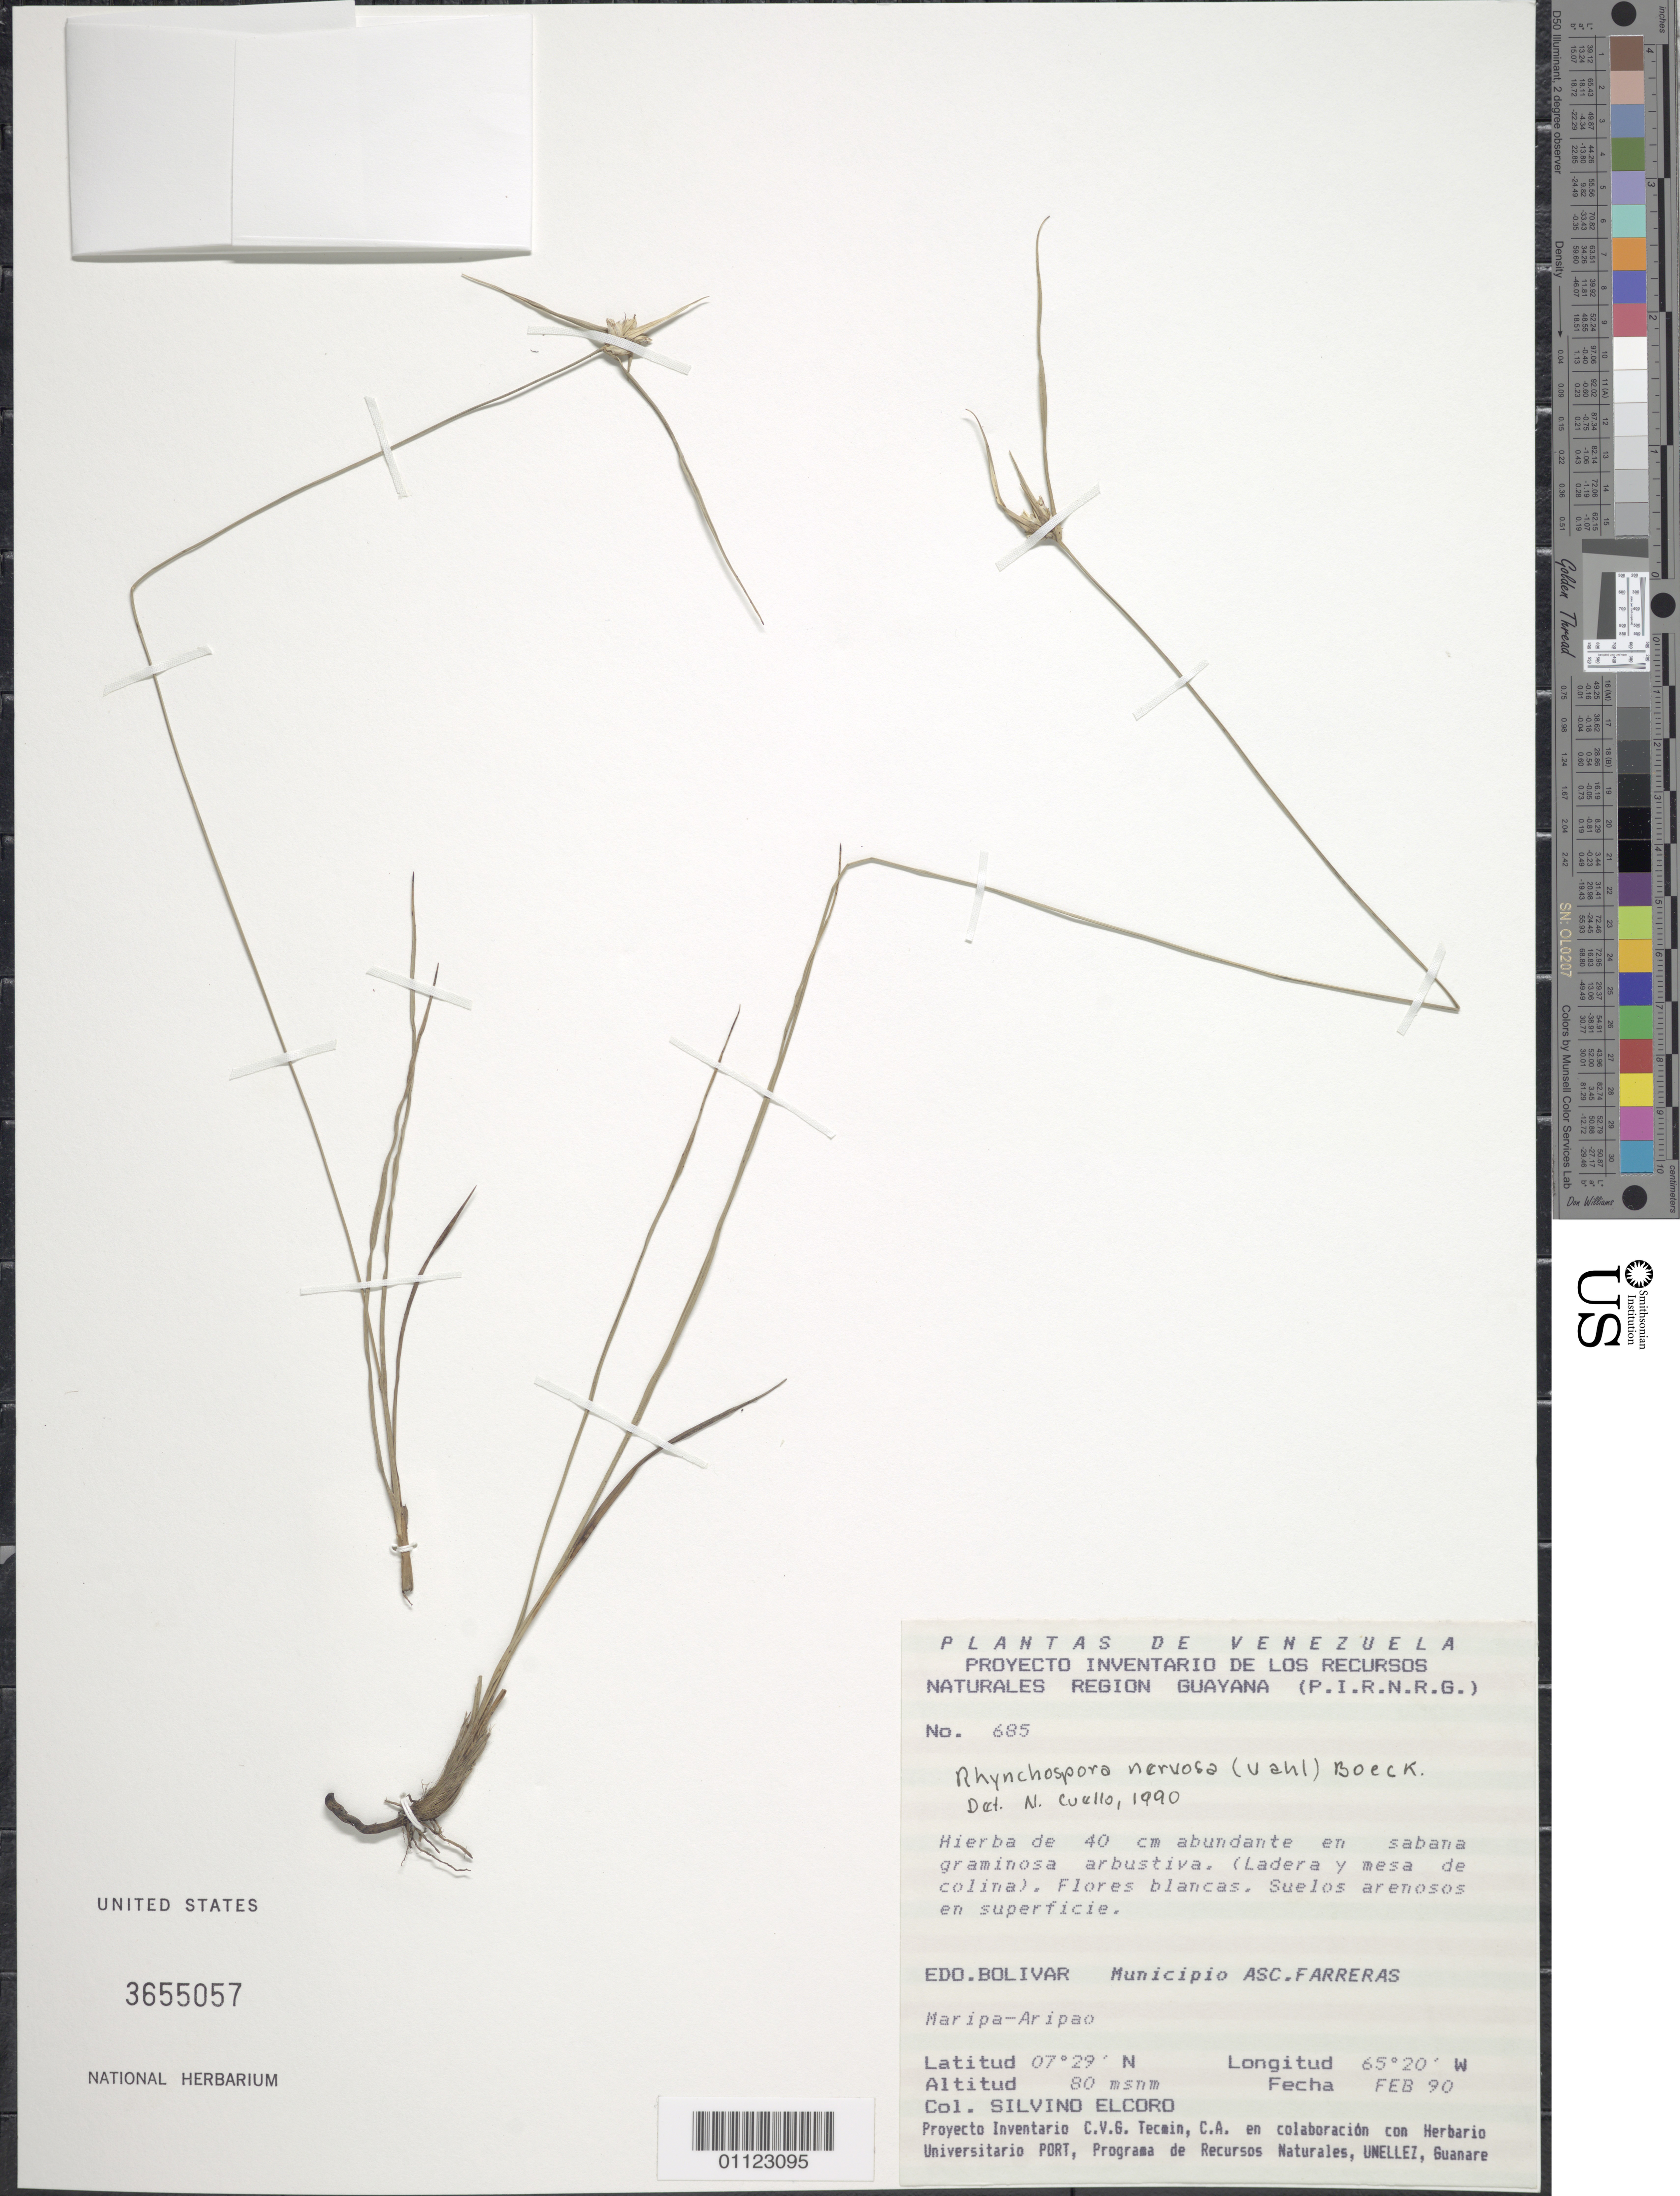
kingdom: Plantae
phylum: Tracheophyta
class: Liliopsida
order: Poales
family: Cyperaceae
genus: Rhynchospora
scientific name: Rhynchospora nervosa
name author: (Vahl) Boeckeler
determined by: Cuello, Nidia L.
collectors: S. Elcoro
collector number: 685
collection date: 1990-02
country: Venezuela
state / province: Bolívar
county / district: Sucre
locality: Maripa-Aripao, Ascención Farreras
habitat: Sabana graminosa arbustiva. Ladera y mesa de colina. Suelos arenosos en superficie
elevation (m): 80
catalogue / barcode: US 3655057